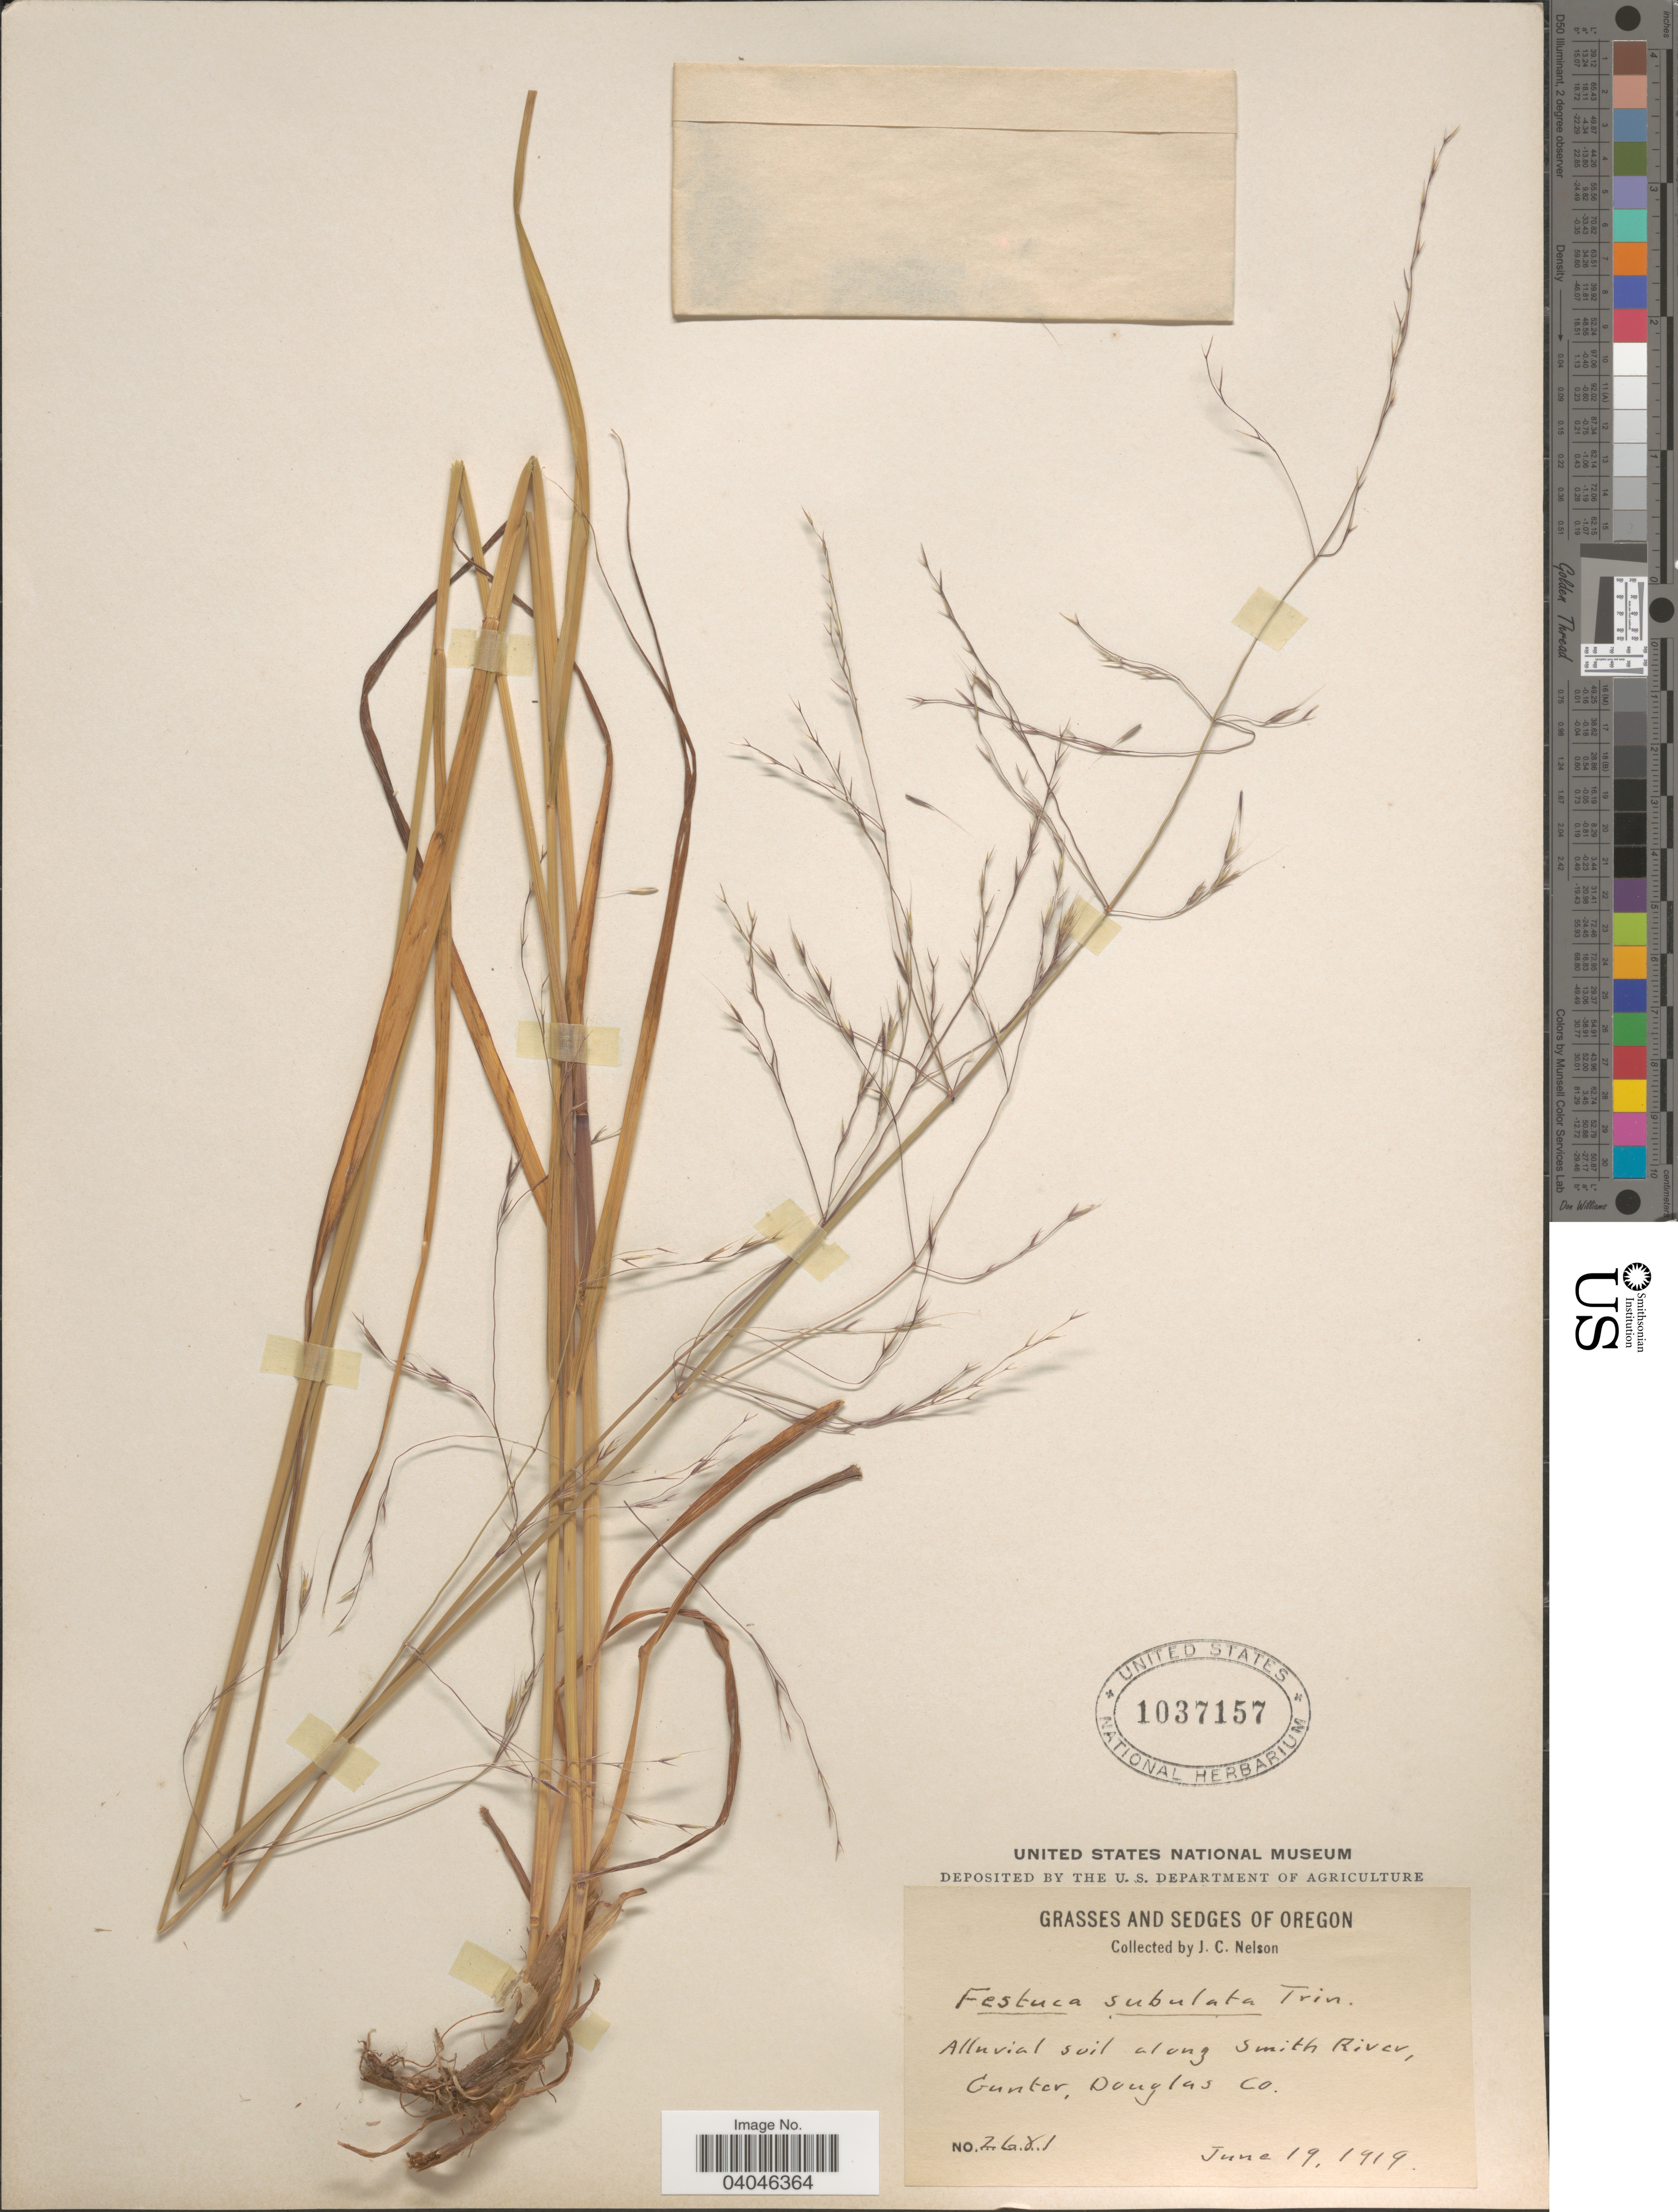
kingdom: Plantae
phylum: Tracheophyta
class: Liliopsida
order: Poales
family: Poaceae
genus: Festuca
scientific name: Festuca subulata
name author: Trin.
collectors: J. C. Nelson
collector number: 2681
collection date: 1919-06-19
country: United States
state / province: Oregon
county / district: Douglas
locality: Along Smith River, Gunter, Douglas Co.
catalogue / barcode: US 1037157